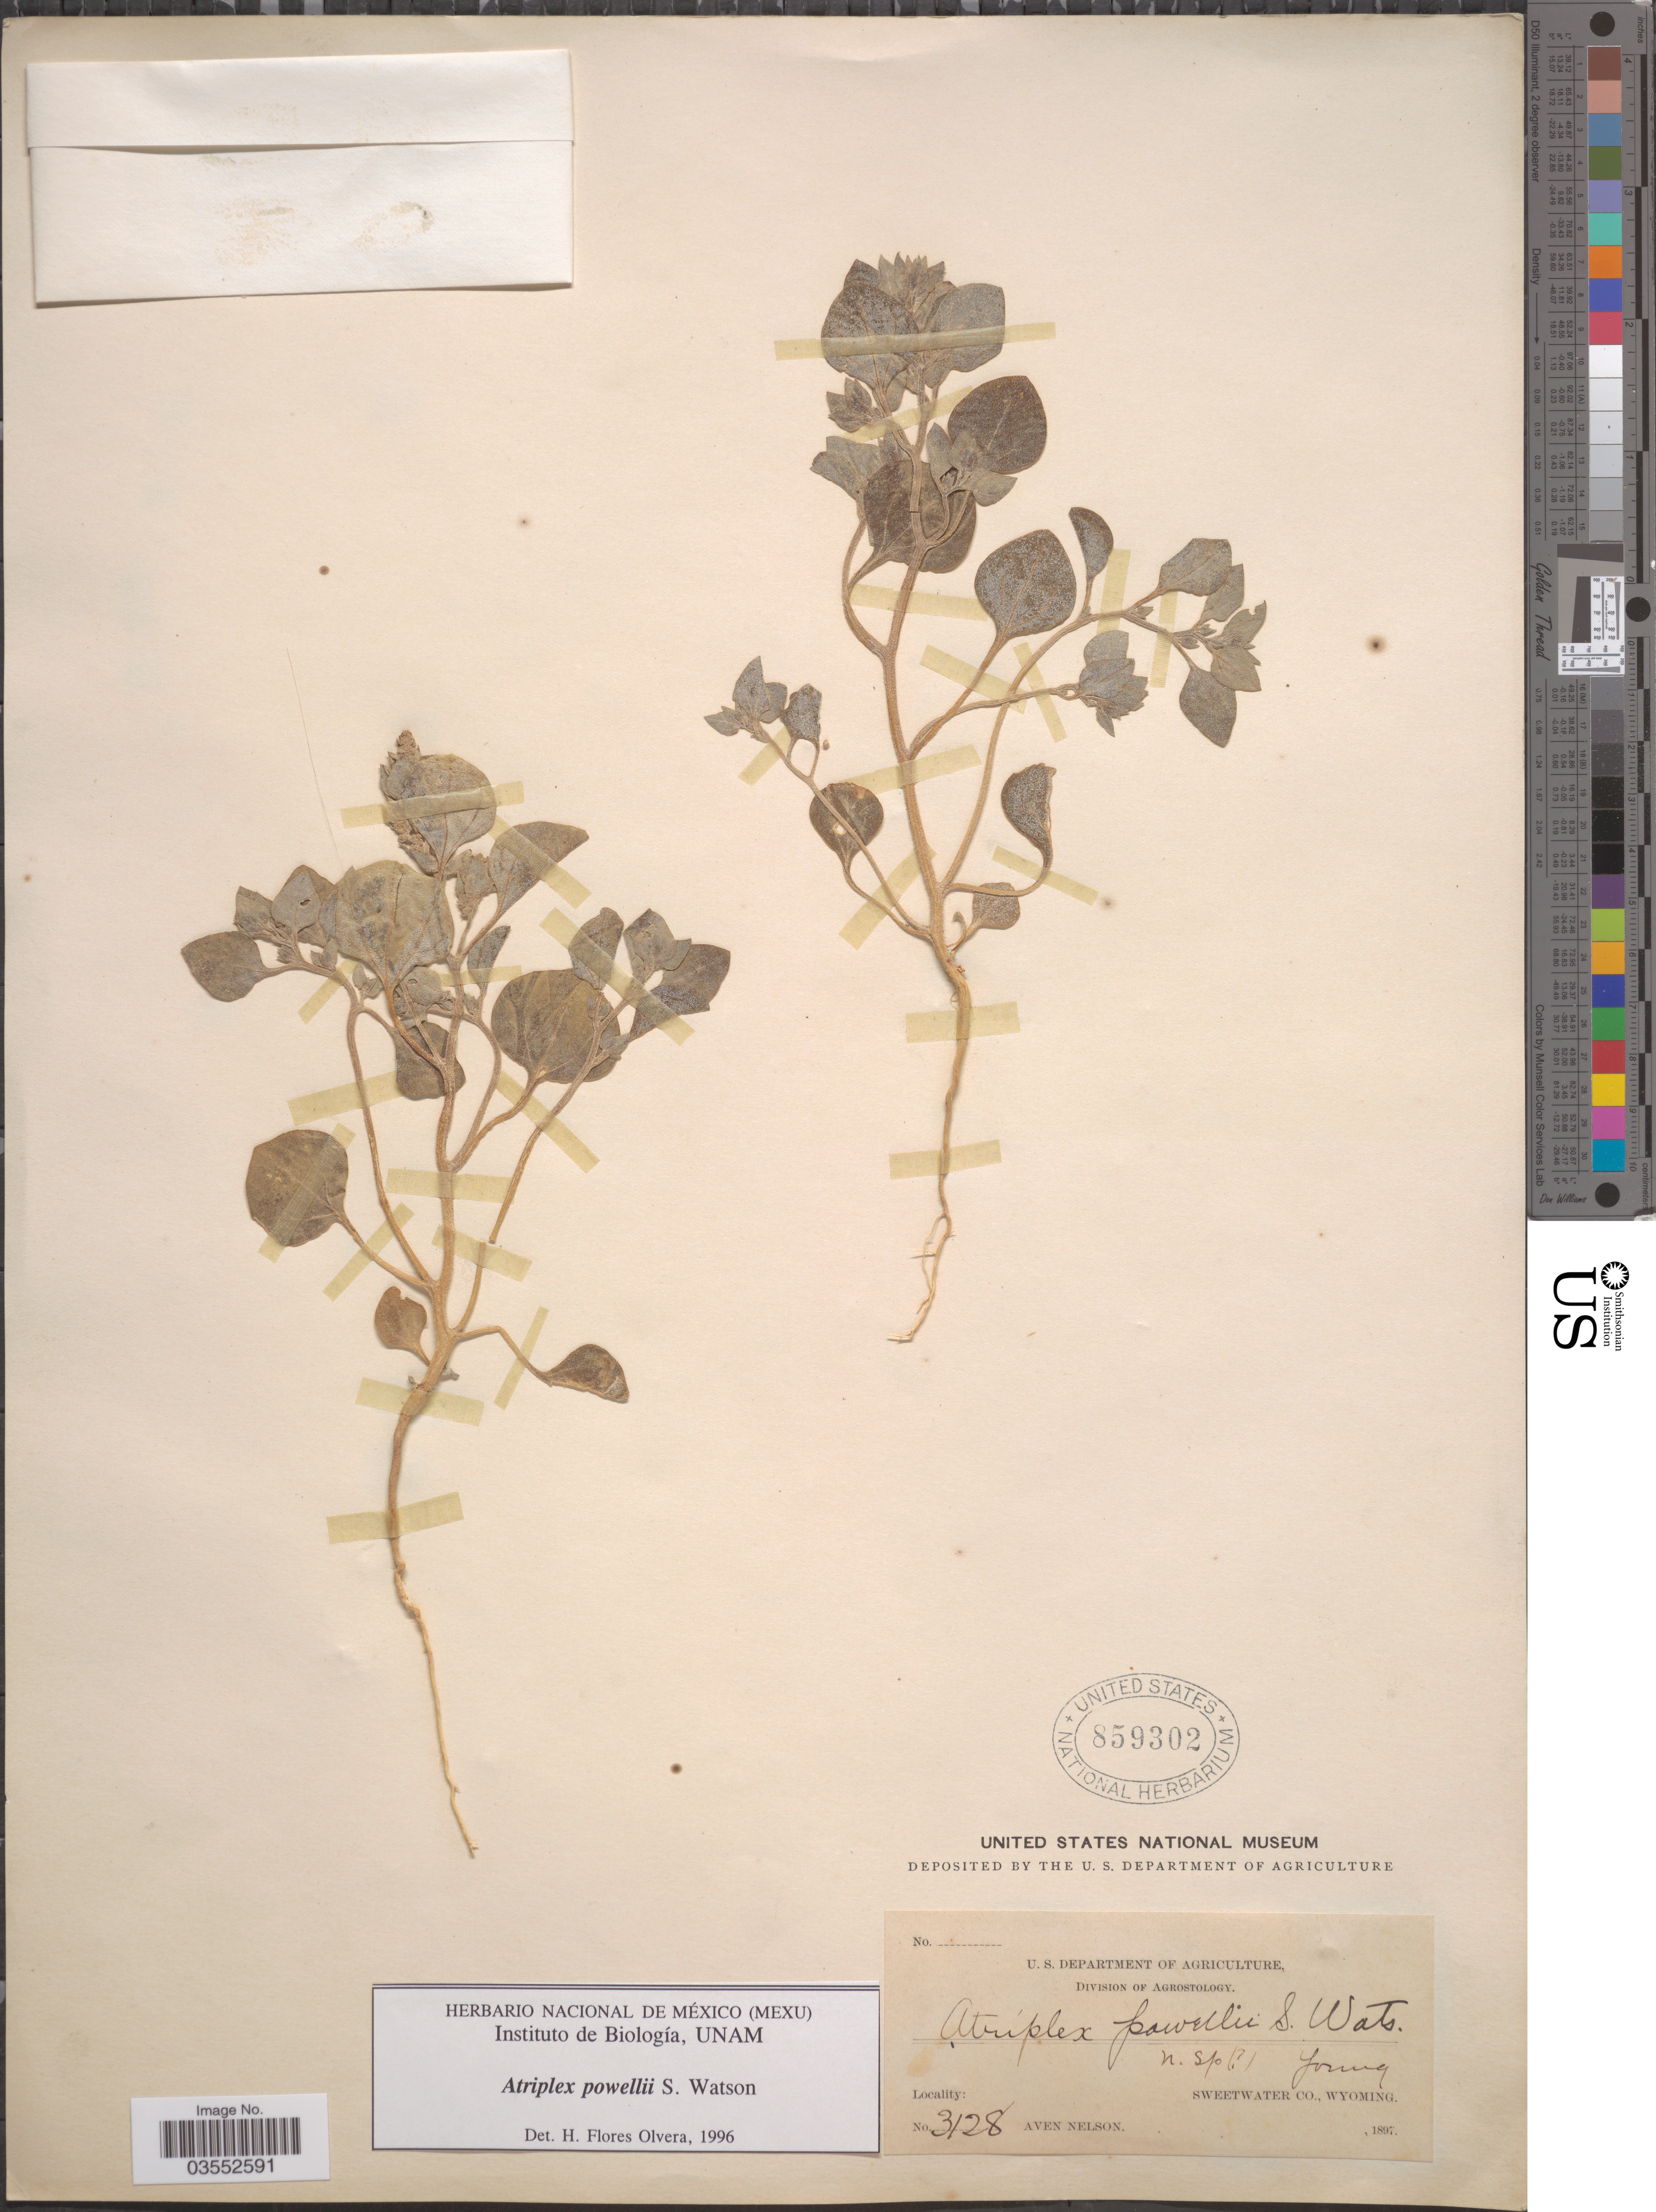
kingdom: Plantae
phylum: Tracheophyta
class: Magnoliopsida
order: Caryophyllales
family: Amaranthaceae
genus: Atriplex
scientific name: Atriplex powellii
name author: S. Watson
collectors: A. Nelson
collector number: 3128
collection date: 1897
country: United States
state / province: Wyoming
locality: Sweetwater Co.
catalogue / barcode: US 859302